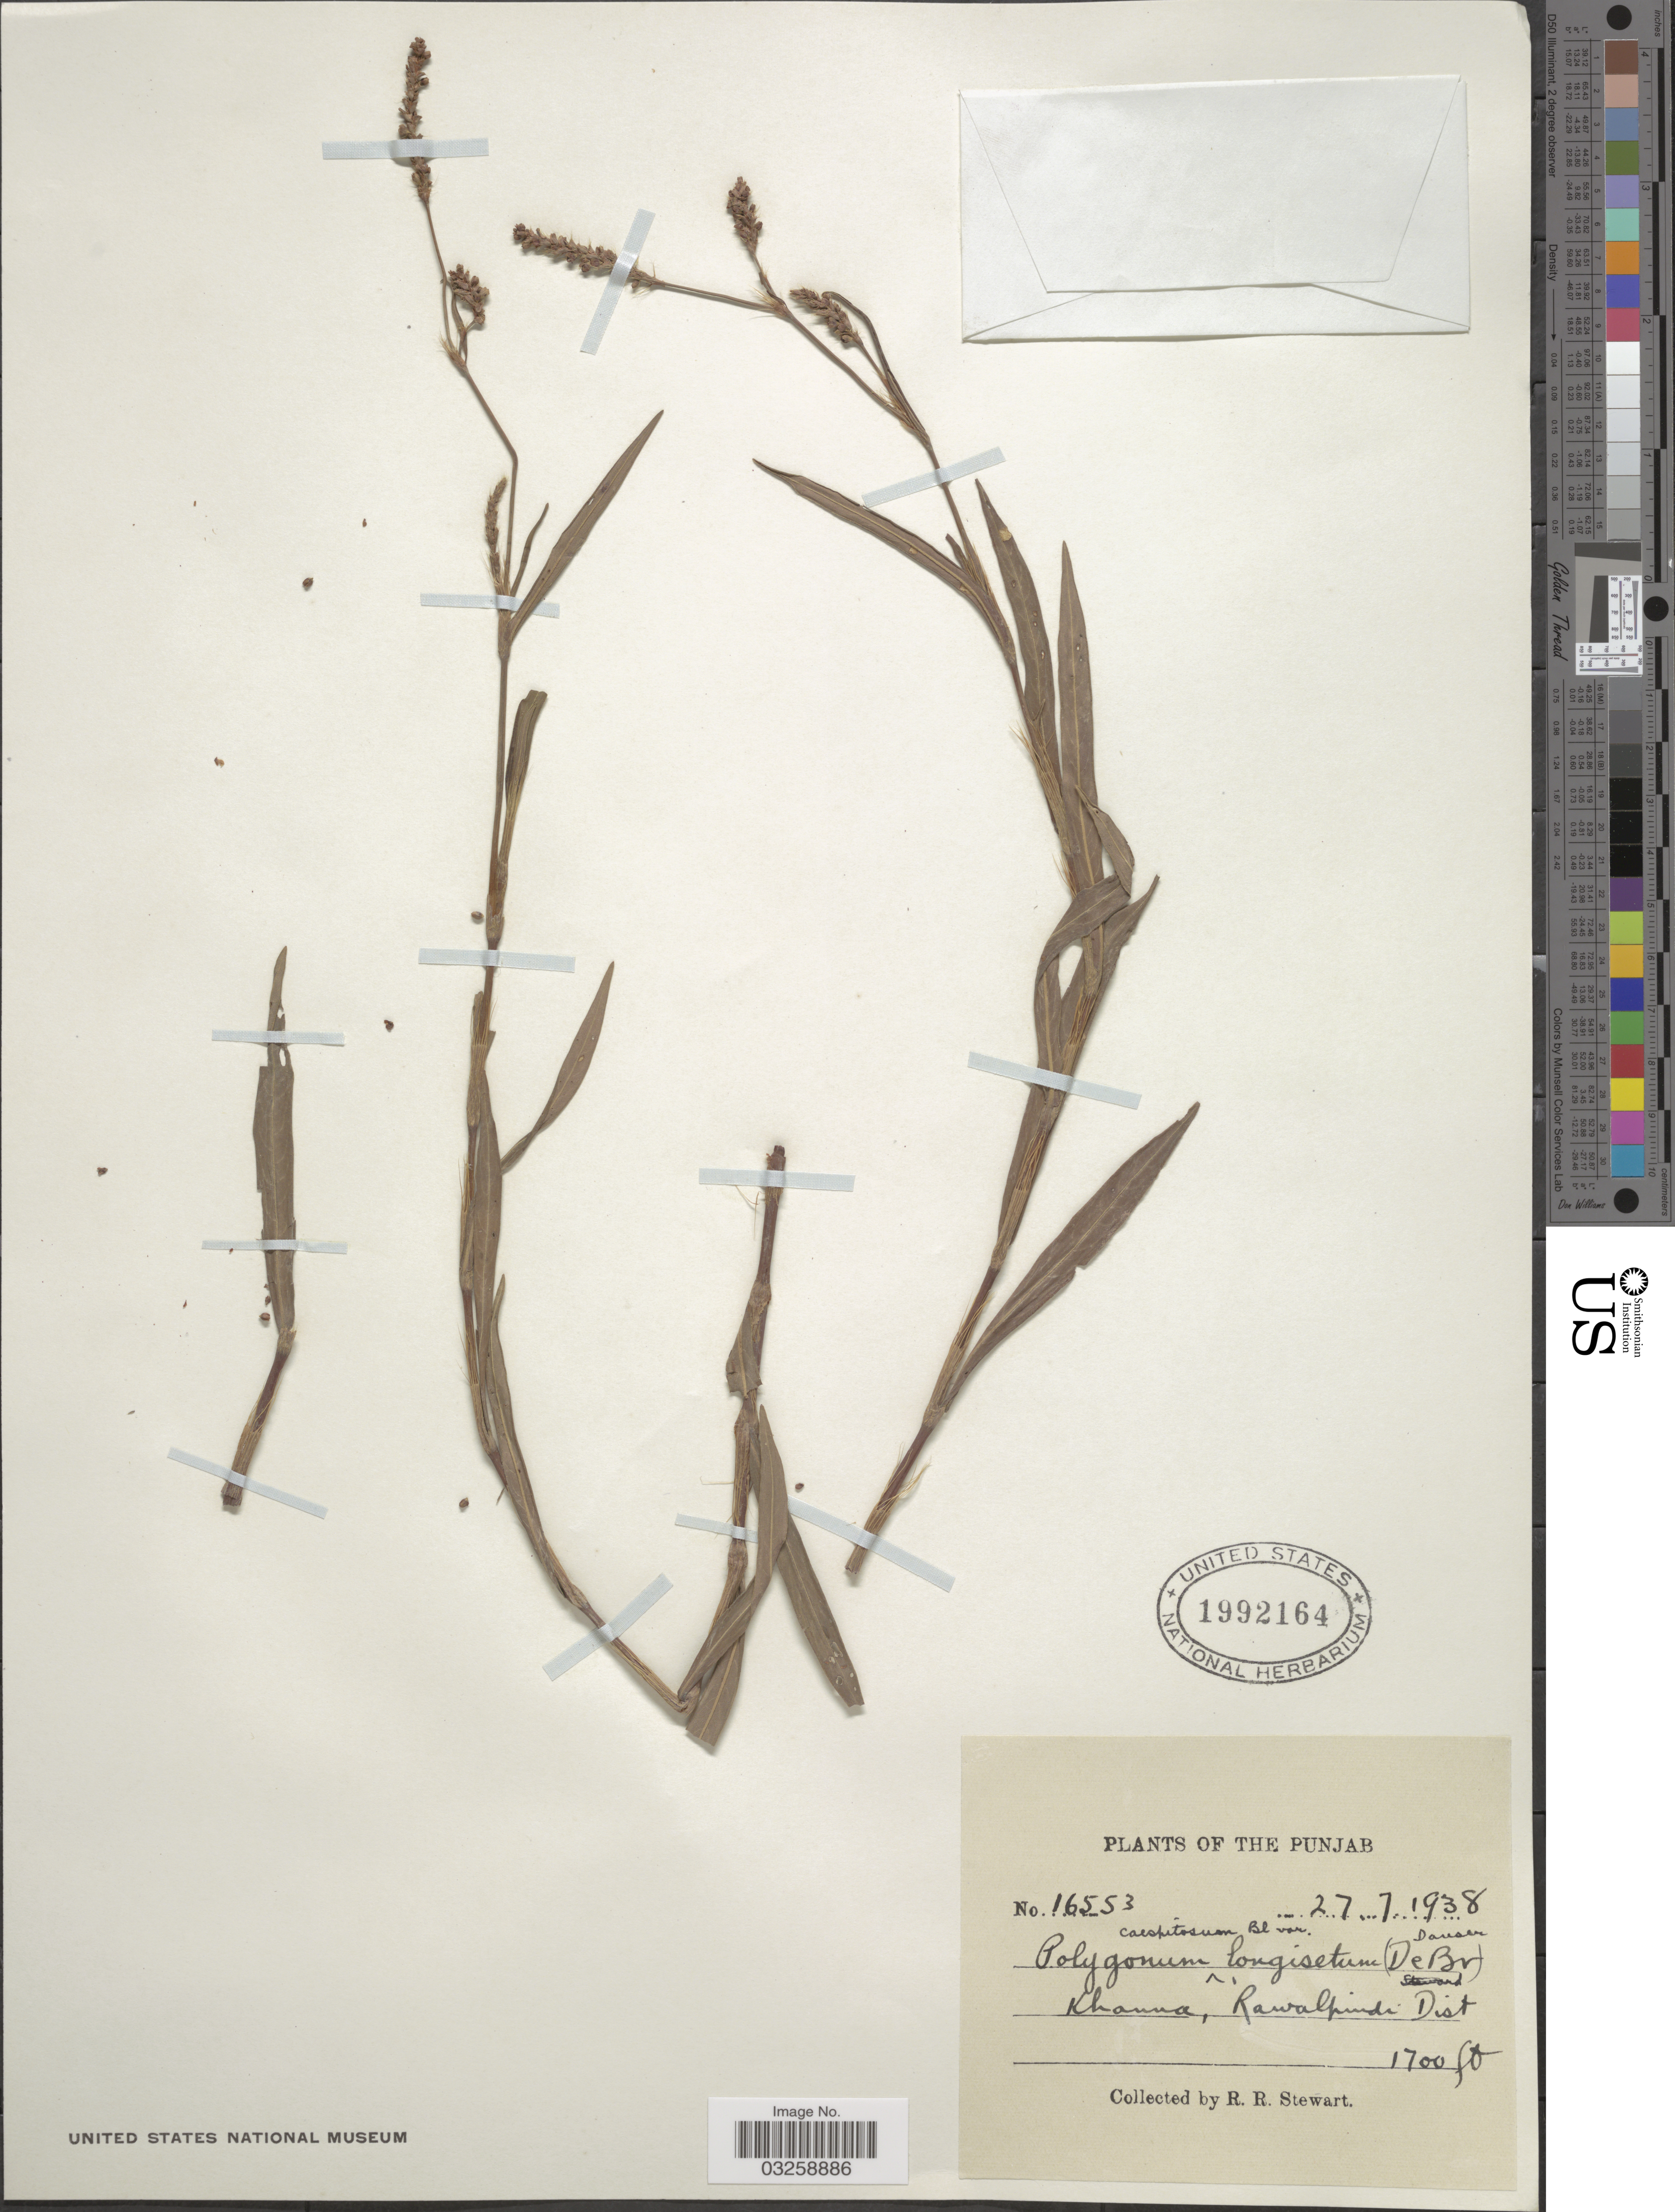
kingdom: Plantae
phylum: Tracheophyta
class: Magnoliopsida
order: Caryophyllales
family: Polygonaceae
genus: Polygonum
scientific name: Polygonum longisetum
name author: Bruijn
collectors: R. Stewart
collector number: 16553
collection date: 1938-07-27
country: Pakistan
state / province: Punjab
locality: Khanna, Rawalpindi Dist.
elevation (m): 518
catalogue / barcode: US 1992164